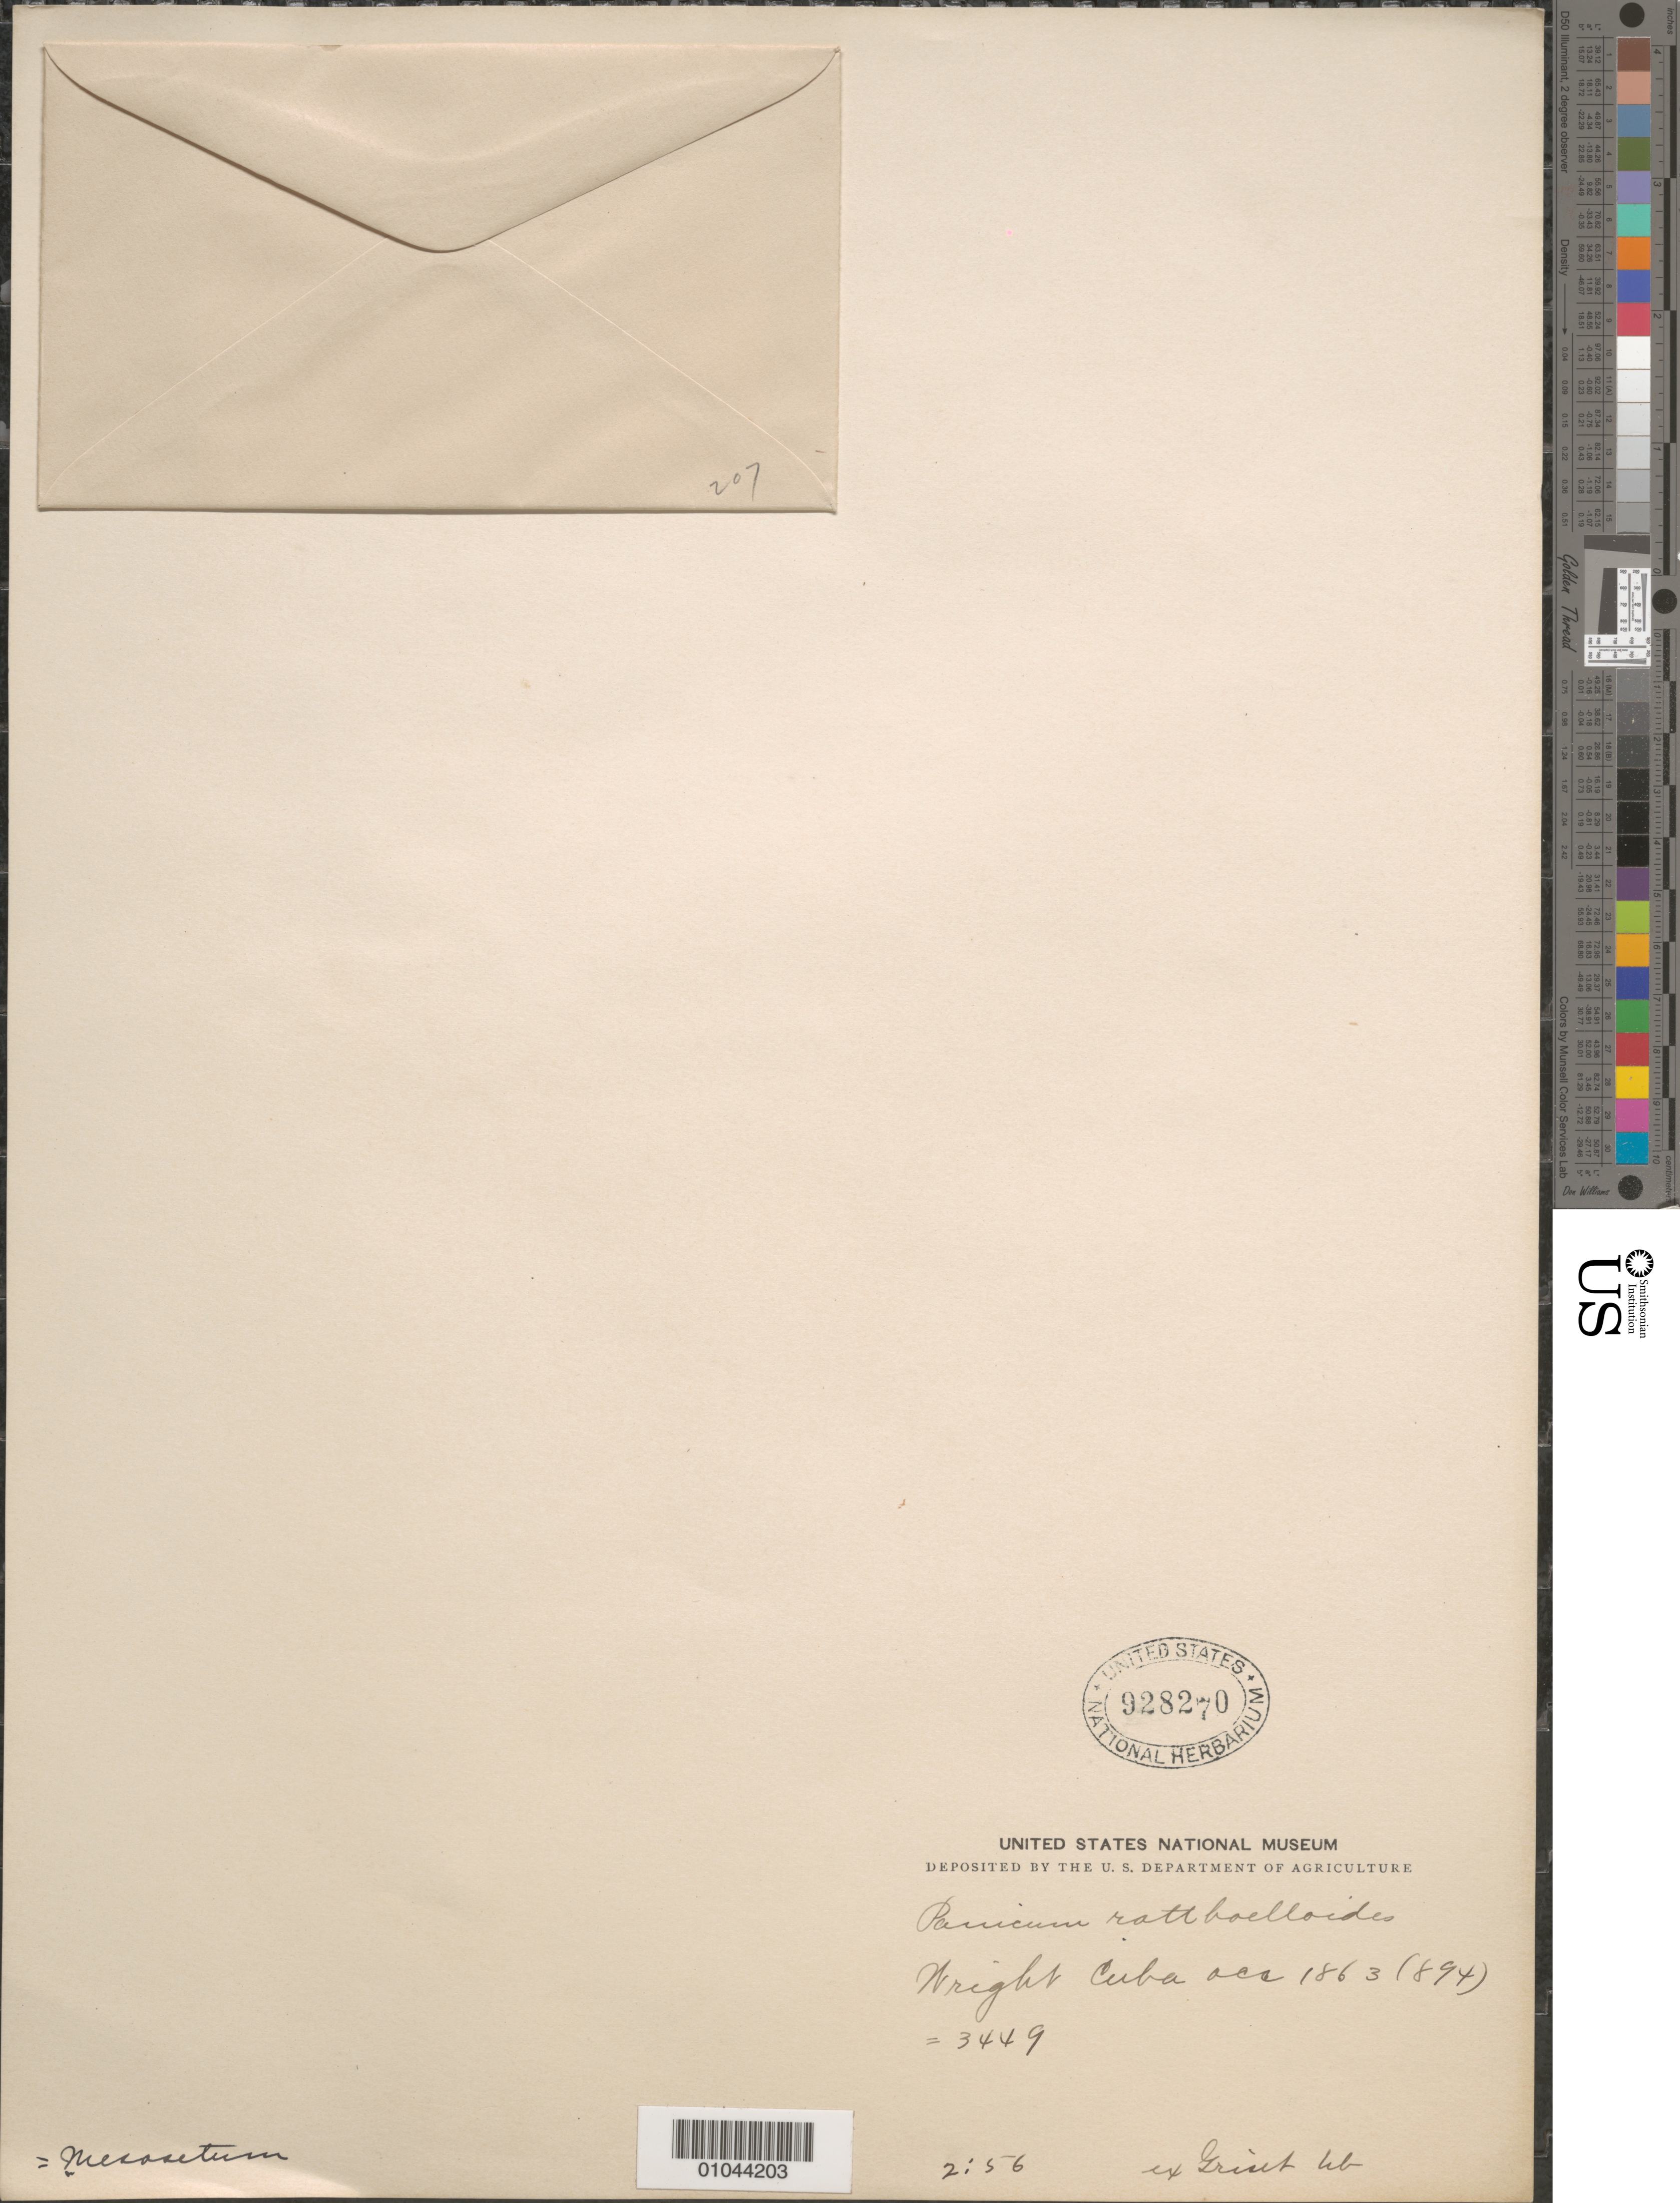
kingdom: Plantae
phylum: Tracheophyta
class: Liliopsida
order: Poales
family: Poaceae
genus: Mesosetum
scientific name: Mesosetum loliiforme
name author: (Hochst. ex Steud.) Chase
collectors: C. Wright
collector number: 207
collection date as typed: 01 Jan 1863 to 31 Dec 1863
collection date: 1863-01-01/1863-12-31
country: Cuba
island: Cuba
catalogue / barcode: US 928270